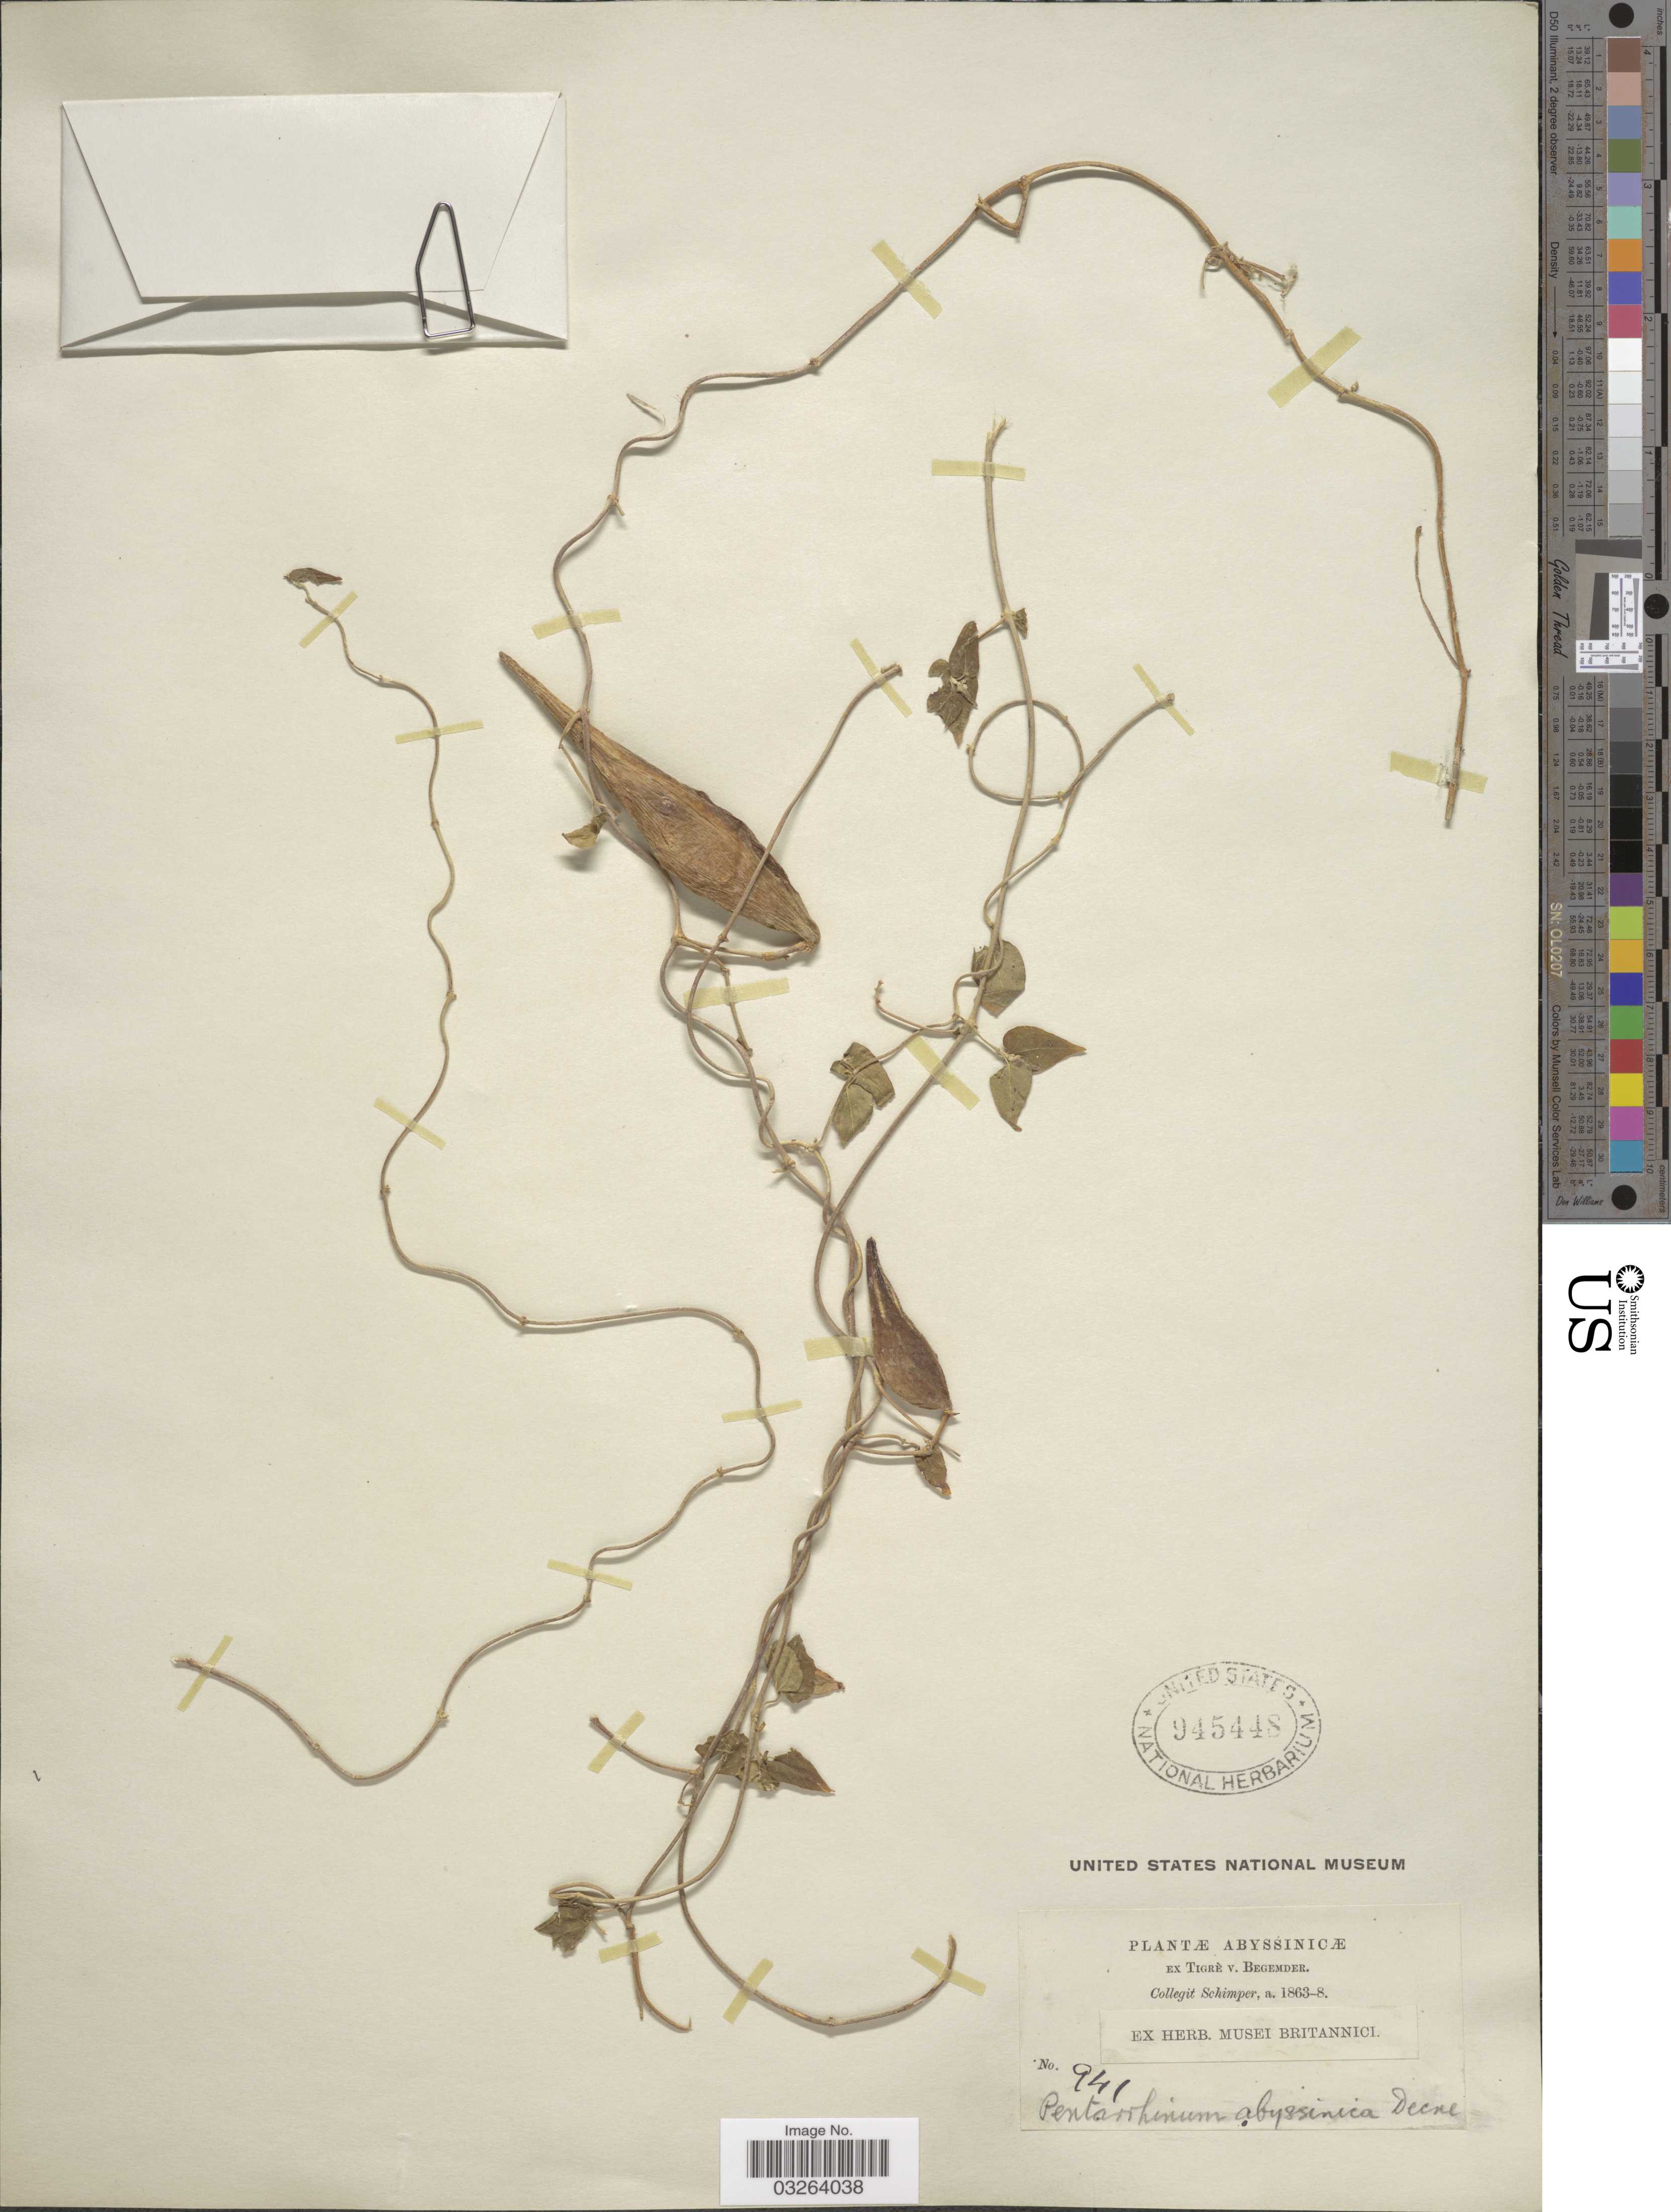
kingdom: Plantae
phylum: Tracheophyta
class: Magnoliopsida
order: Gentianales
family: Apocynaceae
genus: Pentarrhinum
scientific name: Pentarrhinum abyssinicum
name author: Decne.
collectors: -. Schimper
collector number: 941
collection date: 1863/1868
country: Eritrea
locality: Abyssinicæ.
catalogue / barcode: US 945448